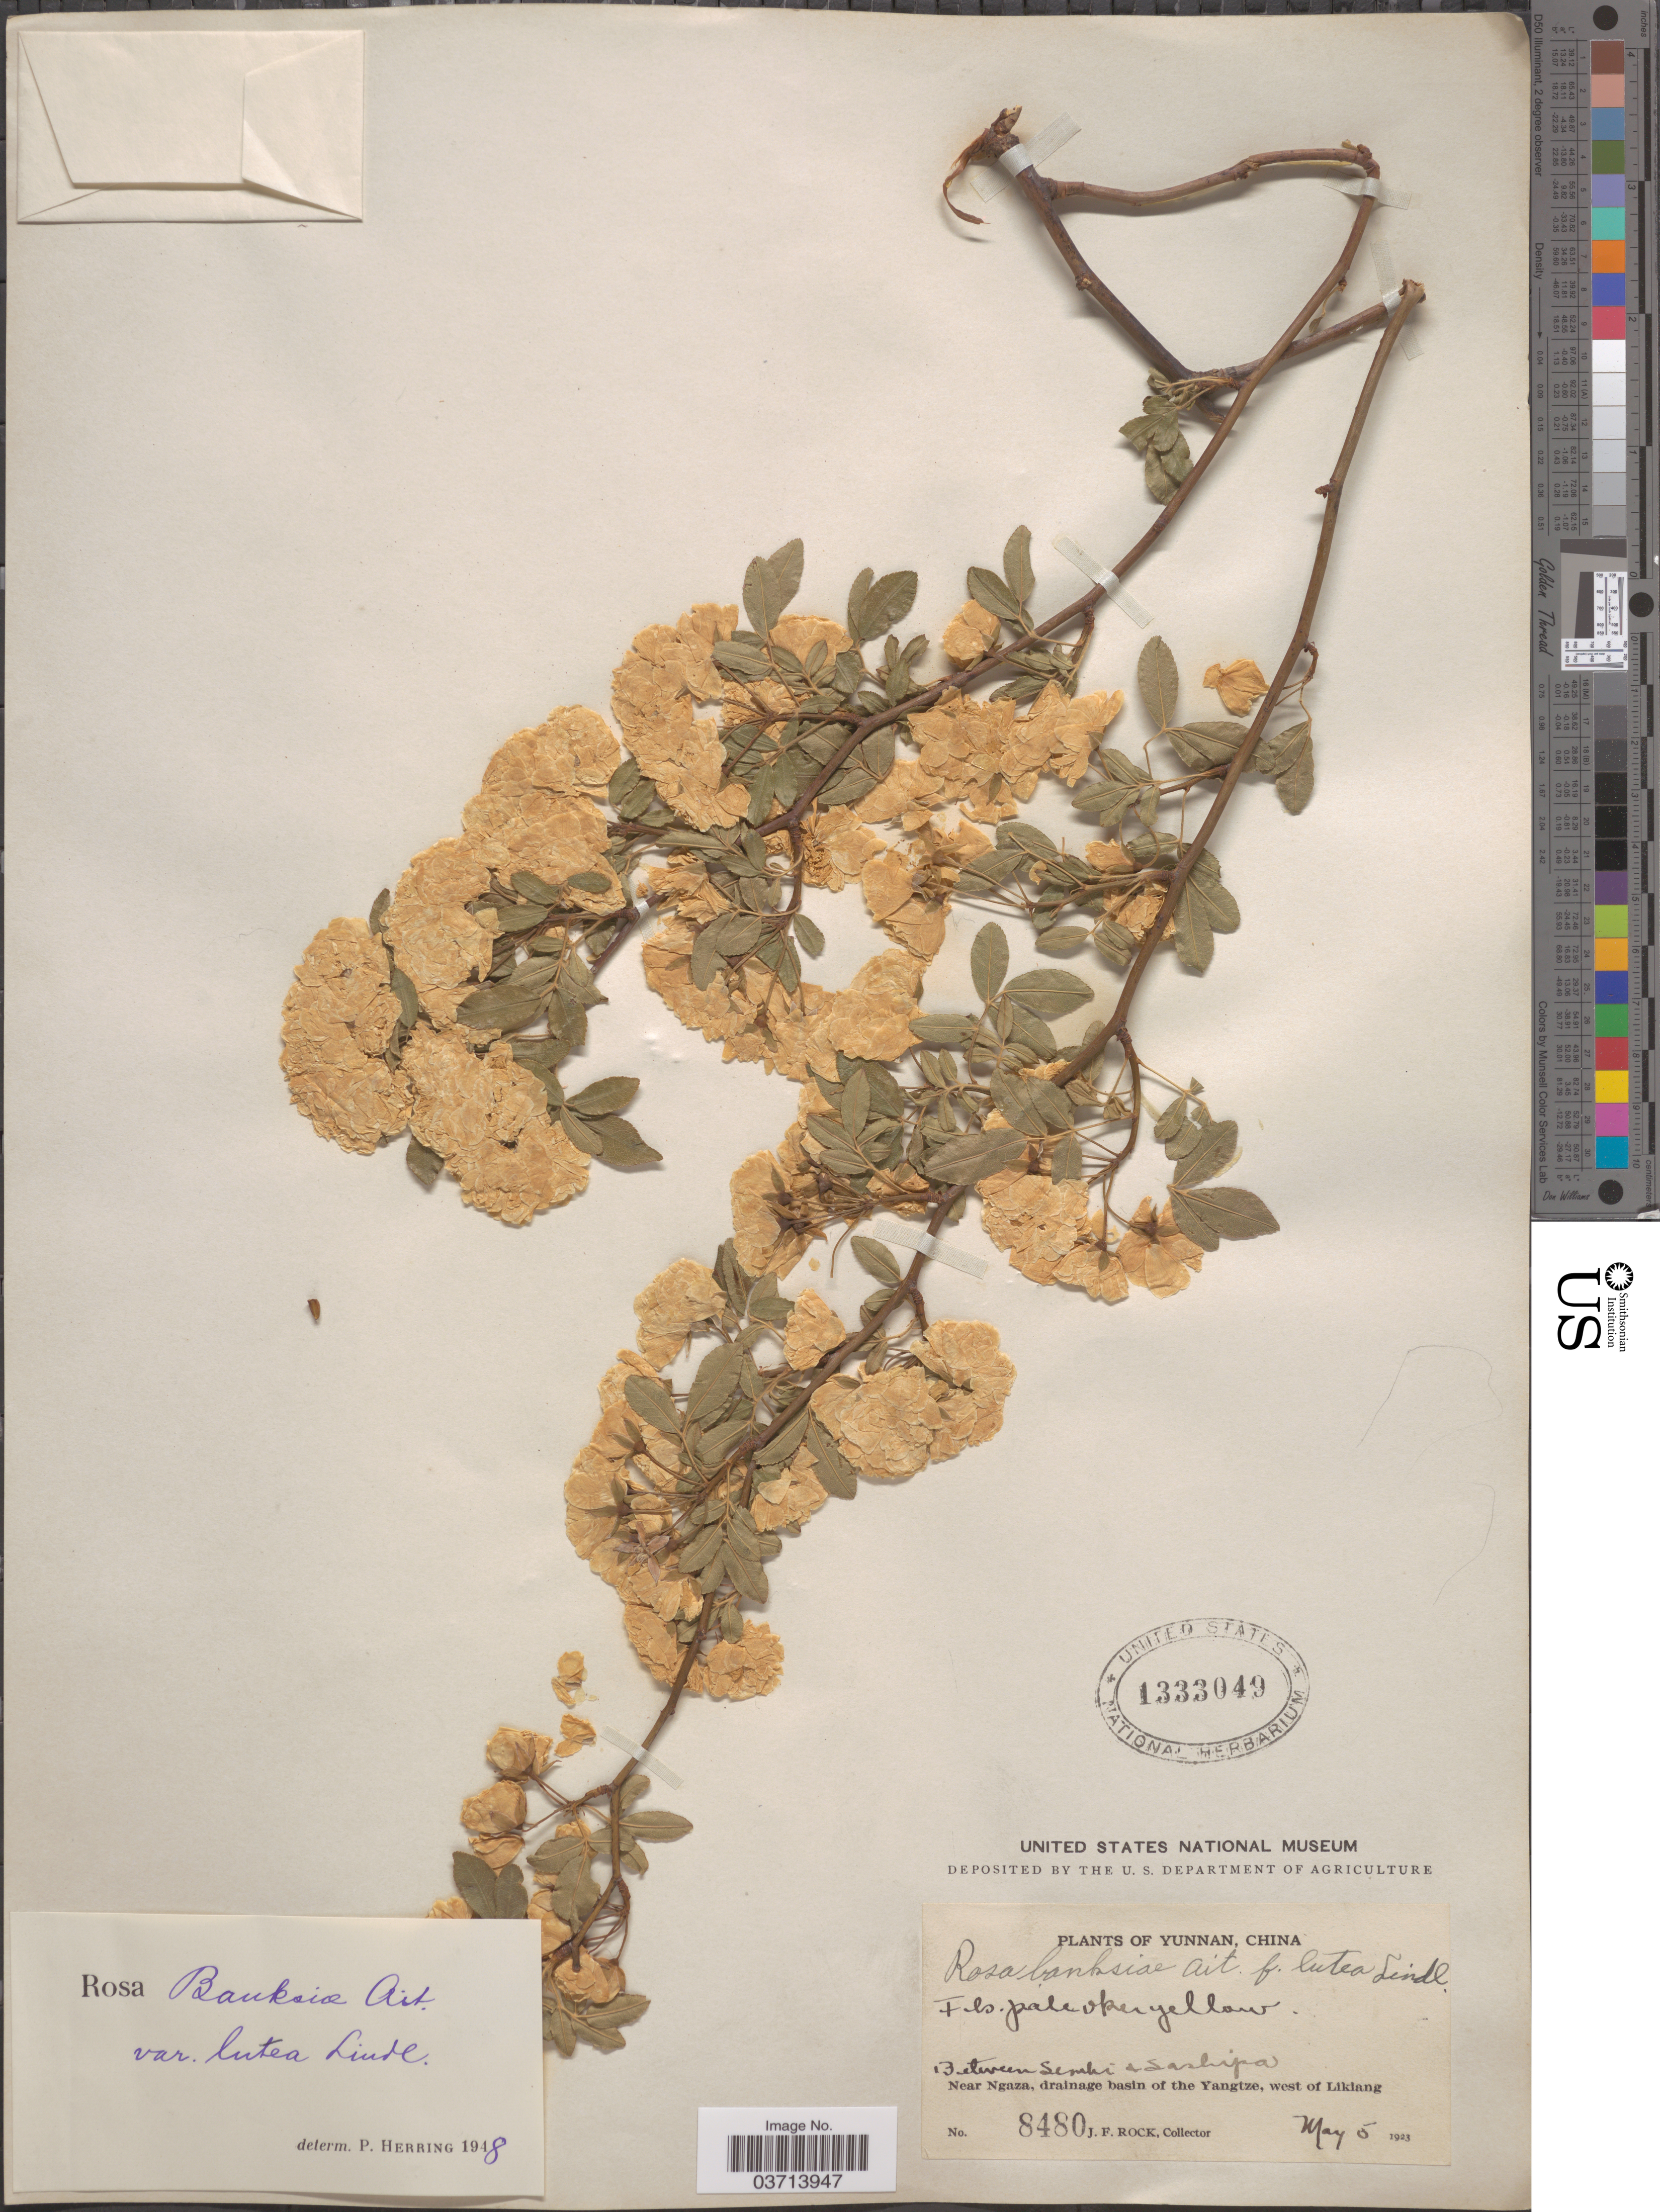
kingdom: Plantae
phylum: Tracheophyta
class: Magnoliopsida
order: Rosales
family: Rosaceae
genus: Rosa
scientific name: Rosa banksiae var. lutea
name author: Lindl.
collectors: J. Rock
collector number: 8480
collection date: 1923-05-05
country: China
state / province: Yunnan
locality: Between Semhi + Saskiya. [interpreted] Near Ngaza, drainage basin of the Yangtze, west of Likiang.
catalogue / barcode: US 1333049